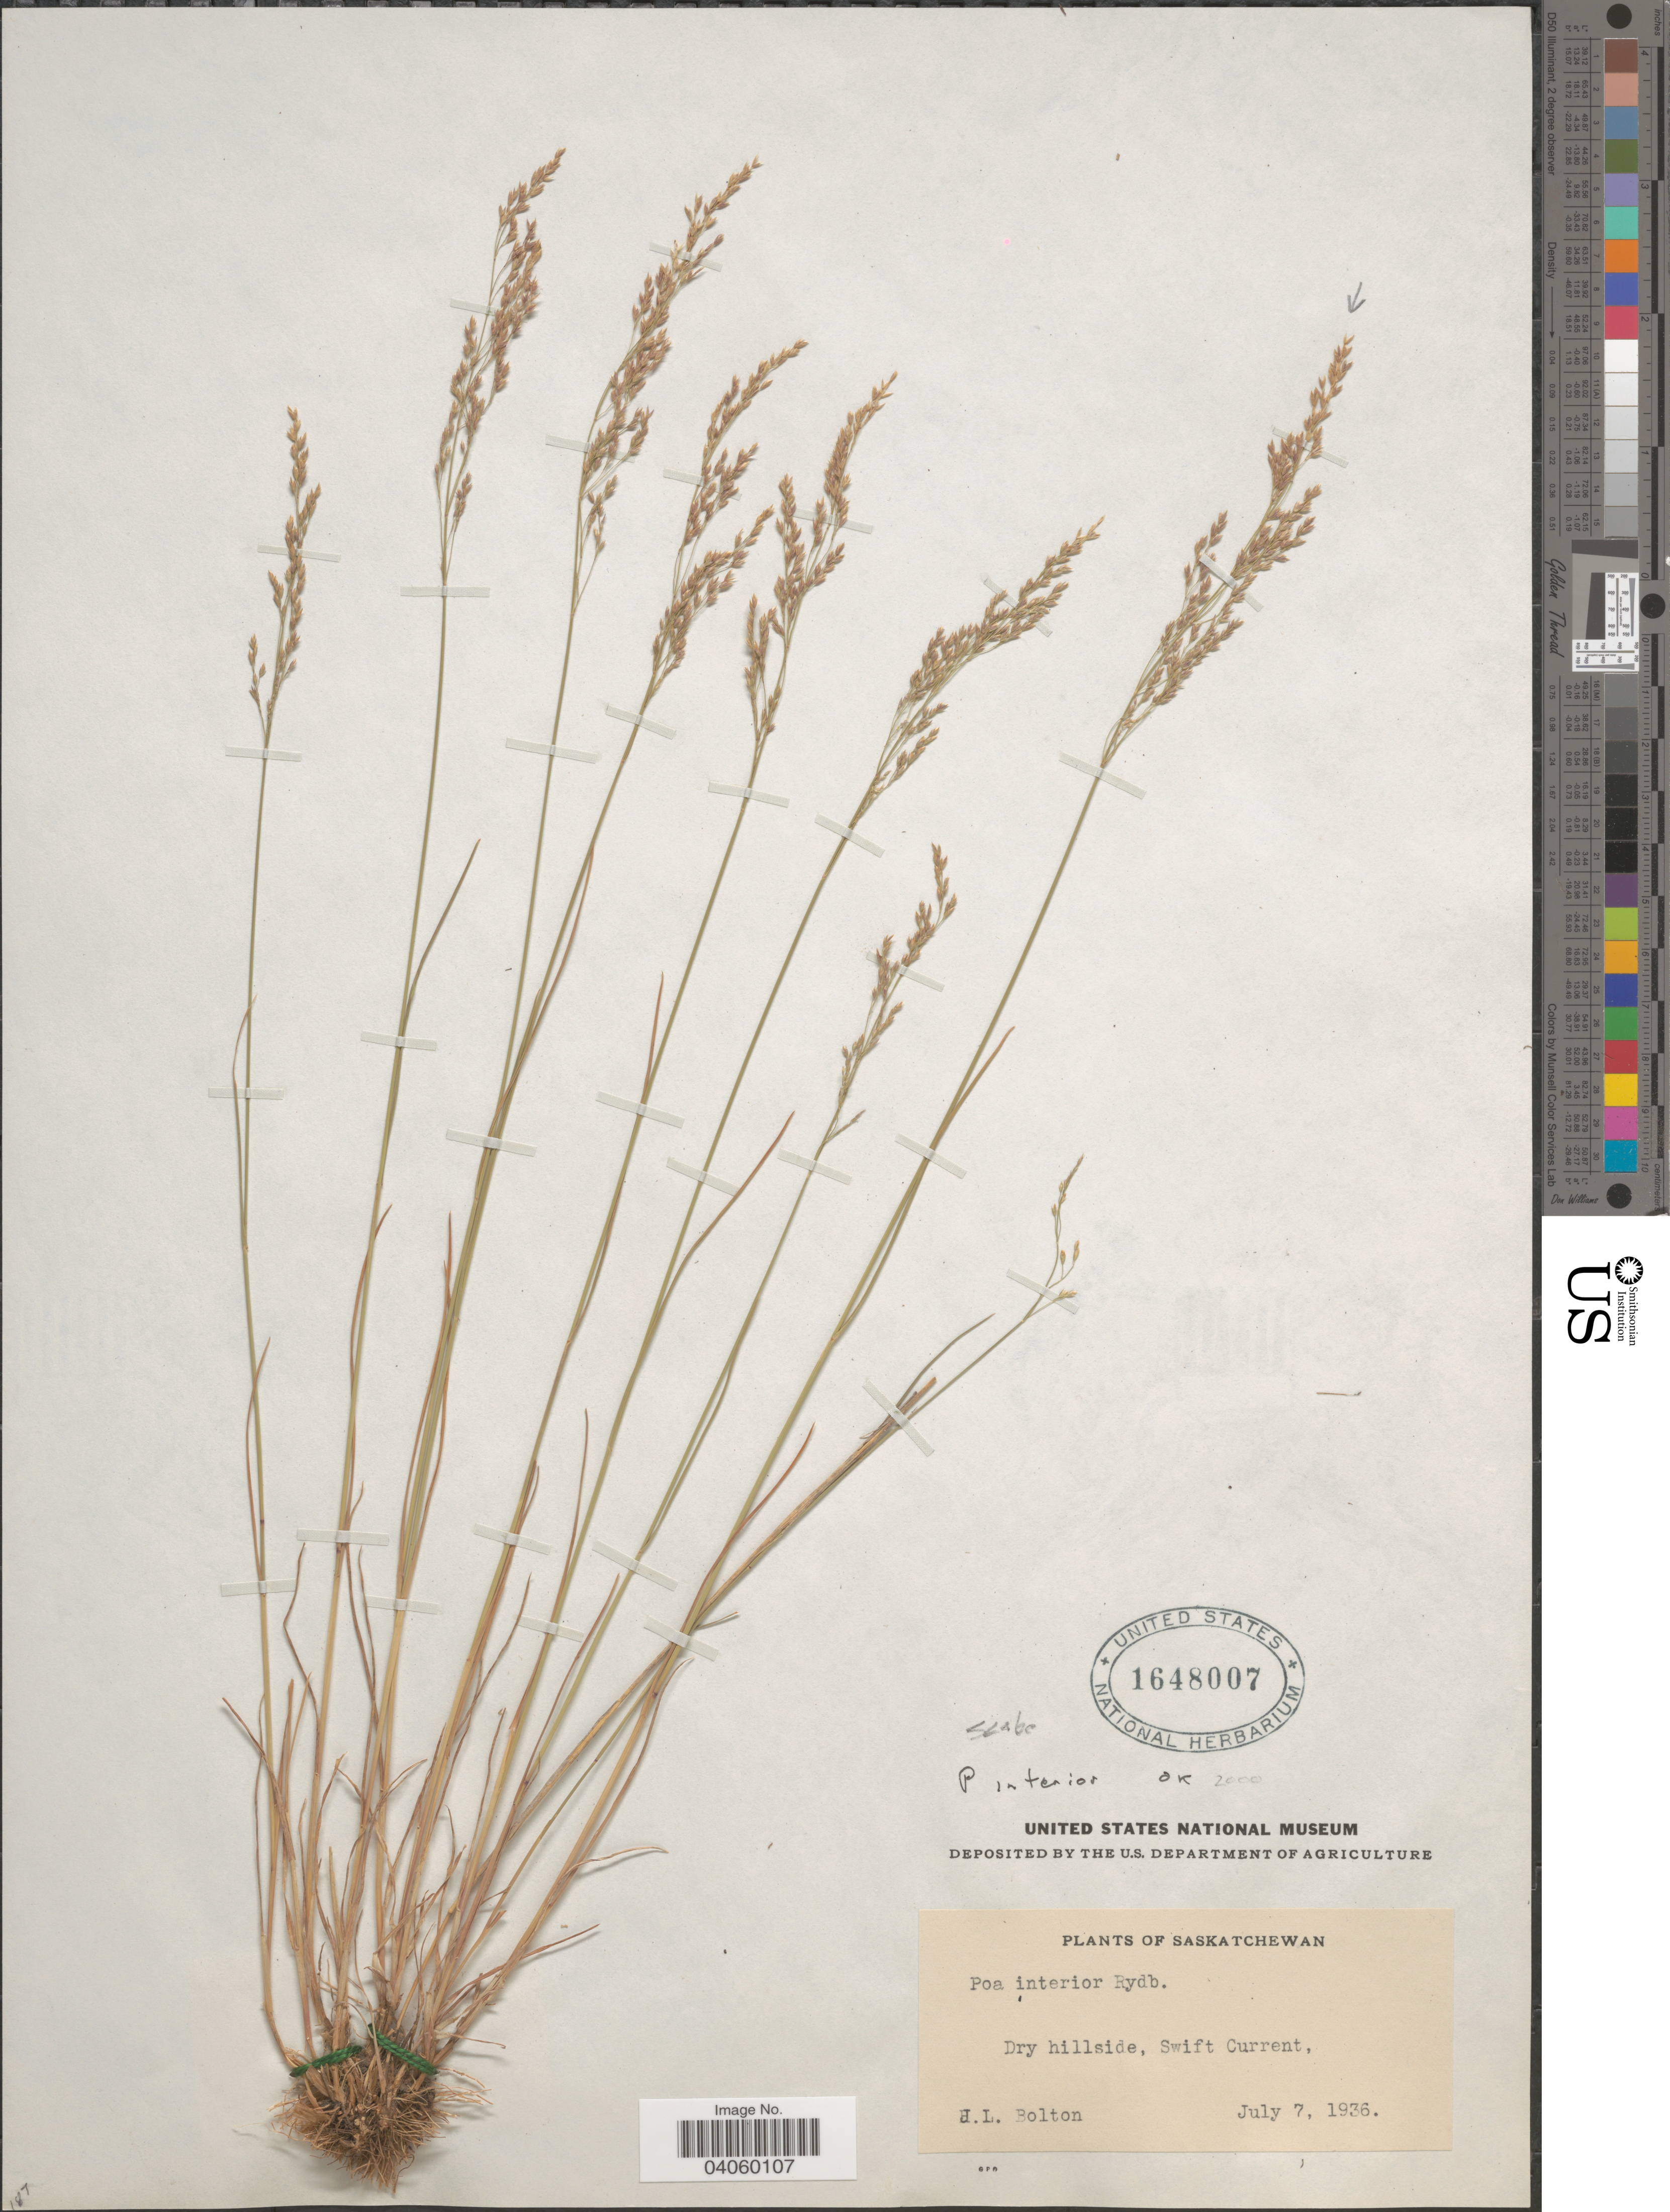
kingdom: Plantae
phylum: Tracheophyta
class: Liliopsida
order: Poales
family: Poaceae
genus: Poa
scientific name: Poa interior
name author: Rydb.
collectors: J. Bolton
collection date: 1936-07-07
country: Canada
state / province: Saskatchewan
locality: Dry hillside, Swift Current.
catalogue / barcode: US 1648007